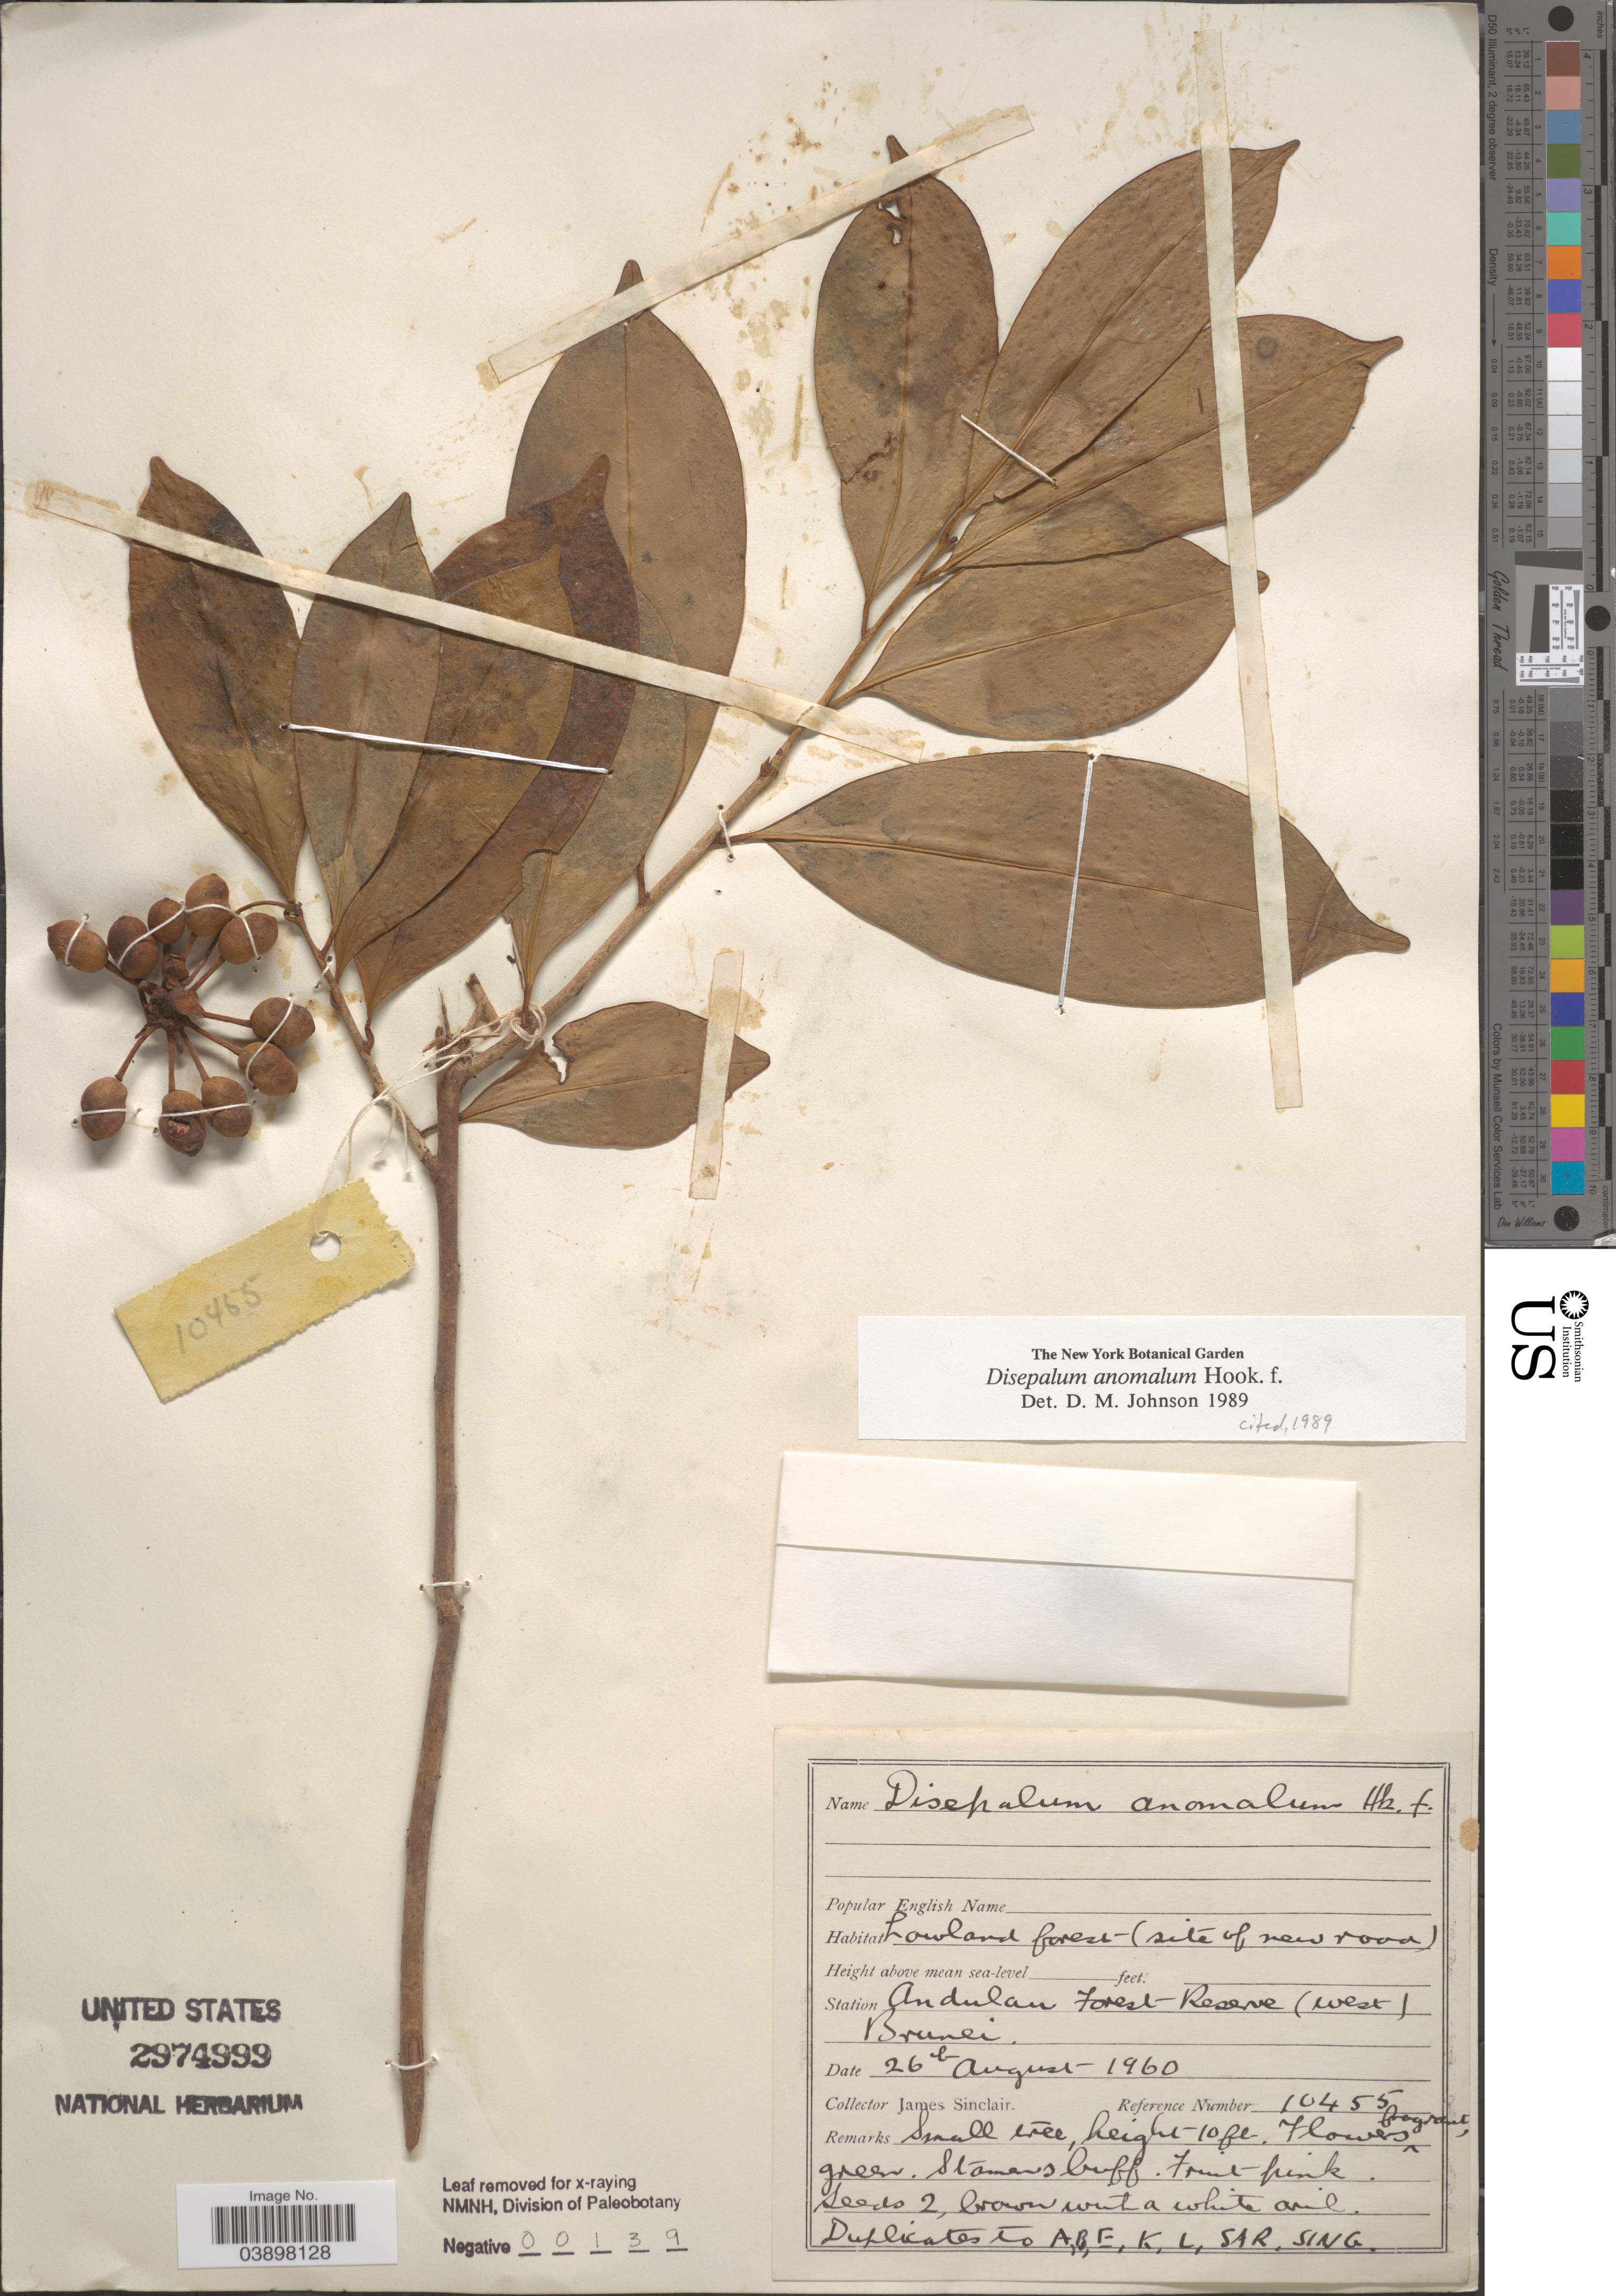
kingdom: Plantae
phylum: Tracheophyta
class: Magnoliopsida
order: Magnoliales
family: Annonaceae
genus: Disepalum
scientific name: Disepalum anomalum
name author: Hook. f.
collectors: J. Sinclair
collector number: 10455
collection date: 1960-08-26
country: Brunei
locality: Site of new road. Station Andulau Forest Reserve (west).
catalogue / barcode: US 2974999